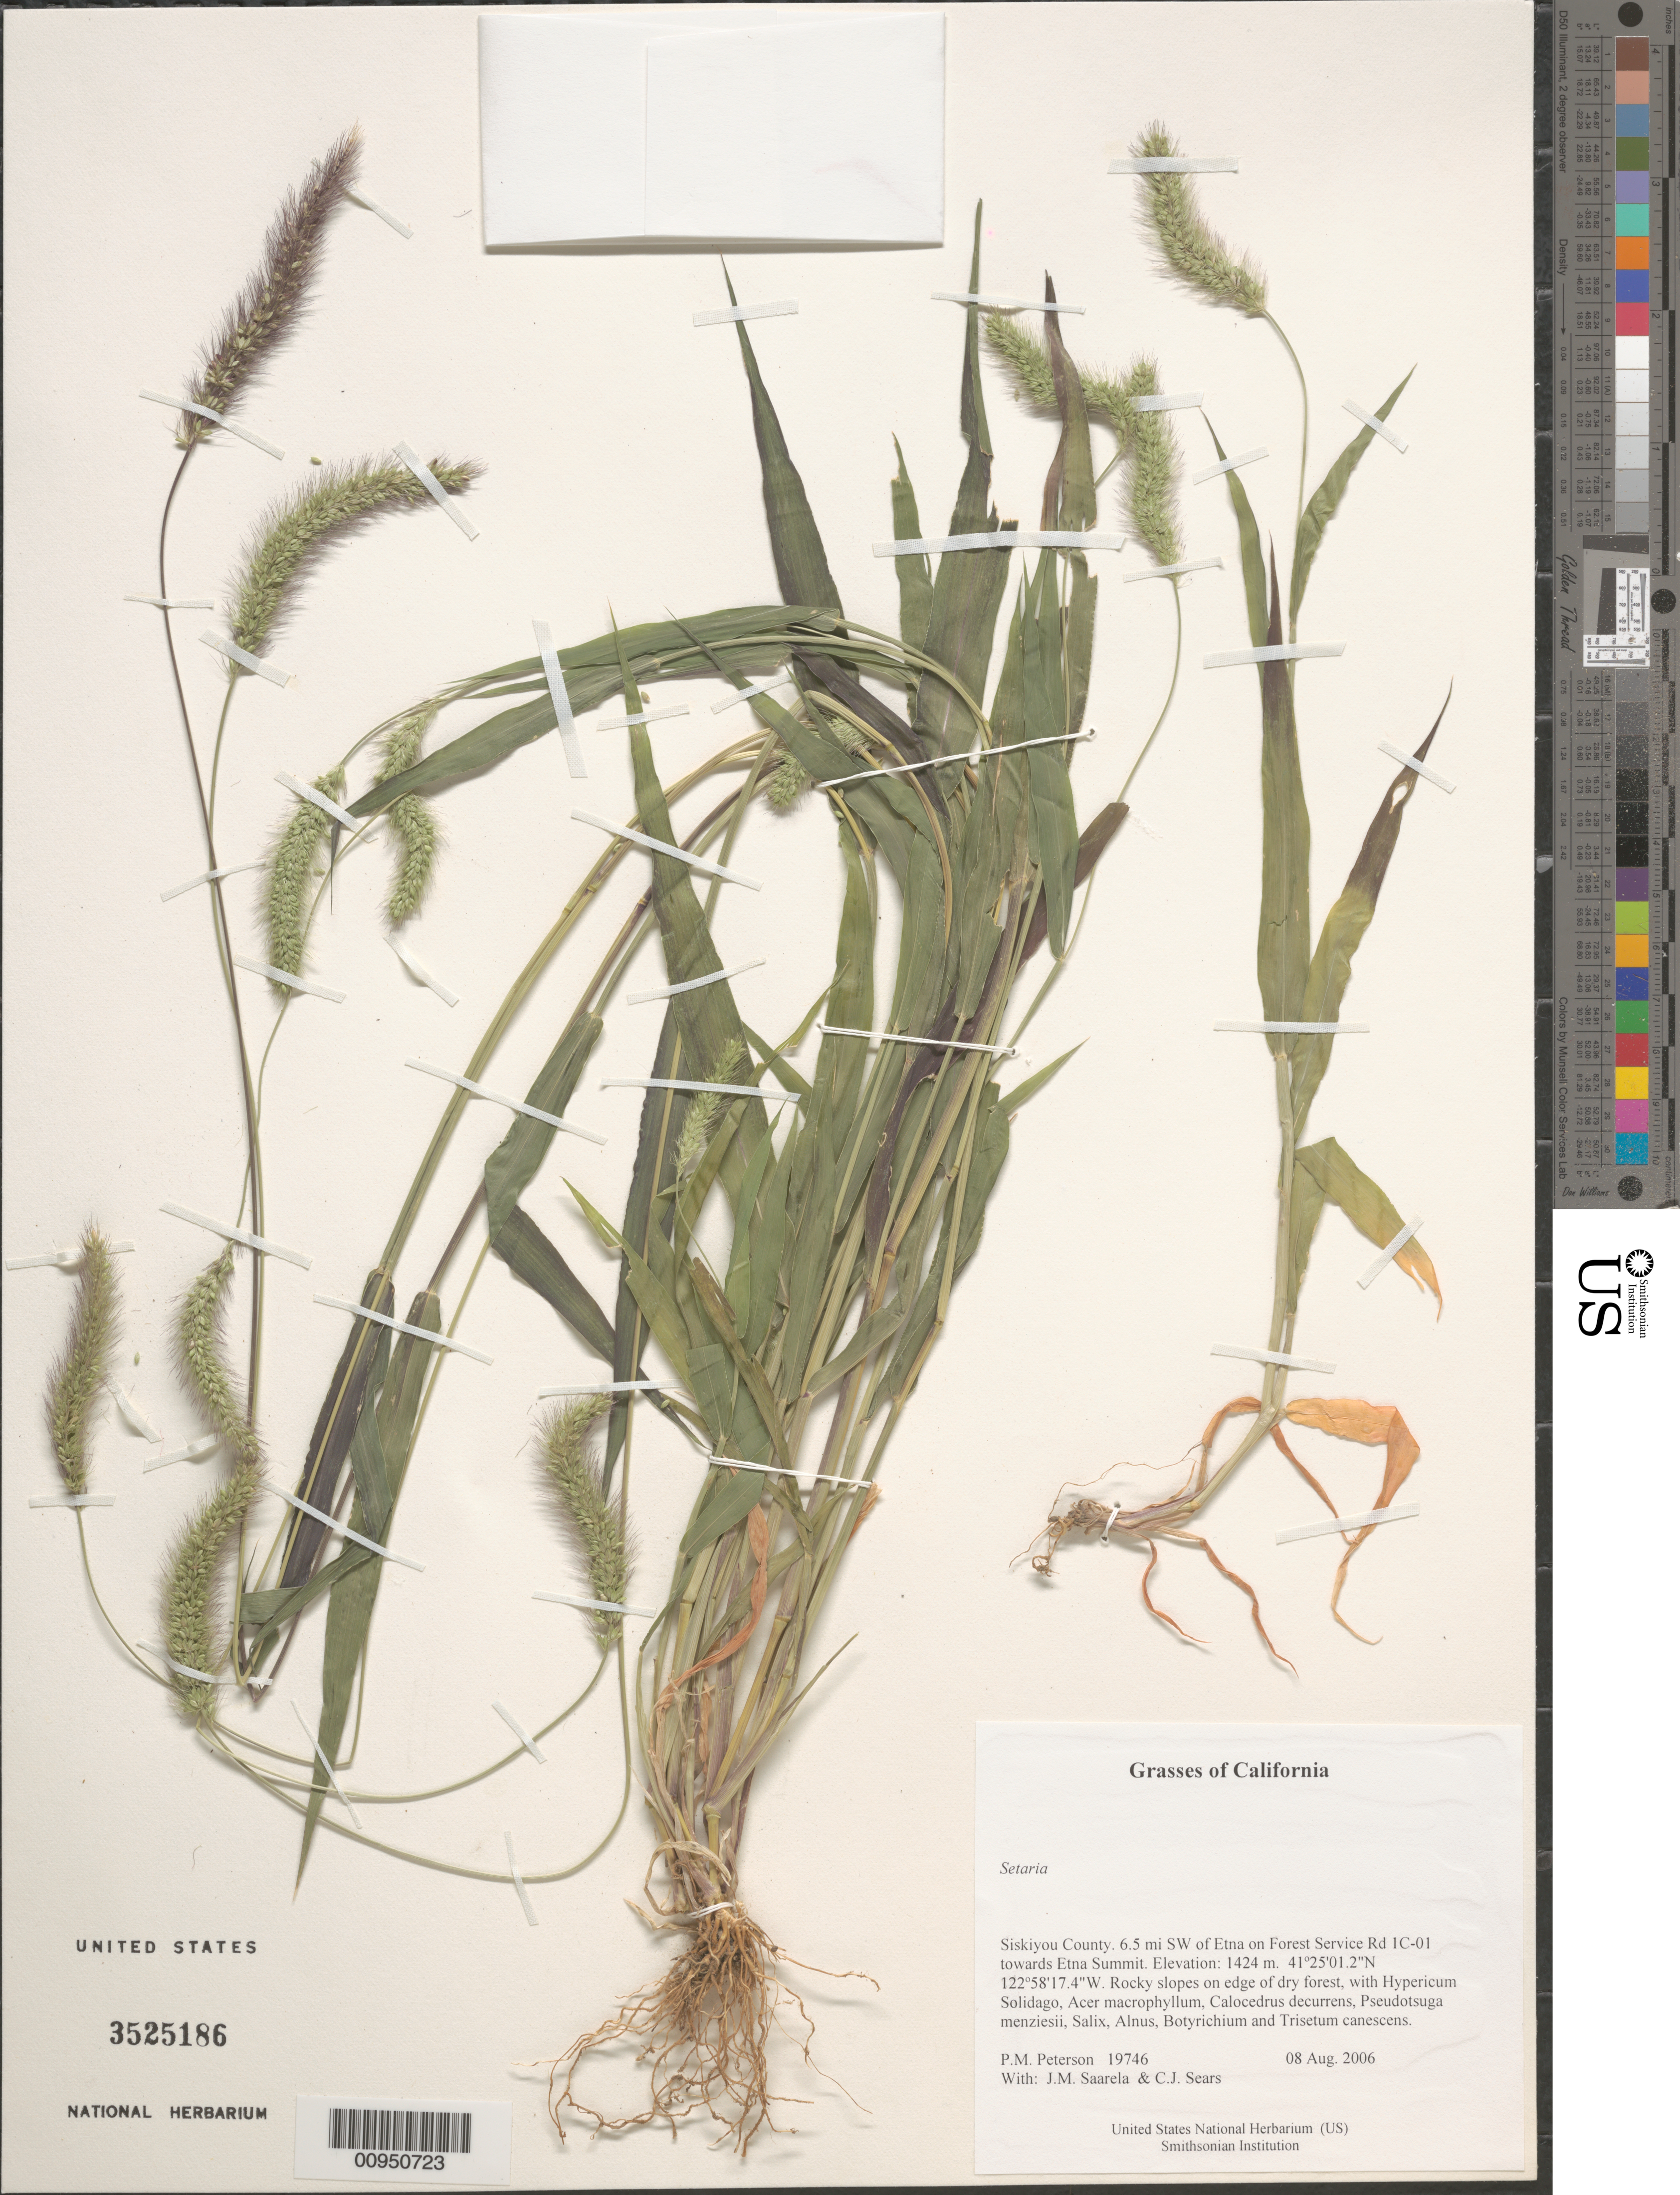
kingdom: Plantae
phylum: Tracheophyta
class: Liliopsida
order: Poales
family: Poaceae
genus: Setaria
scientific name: Setaria sp.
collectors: P. M. Peterson, J. Saarela & C. Sears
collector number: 19746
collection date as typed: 08 Aug 2006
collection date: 2006-08-08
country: United States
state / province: California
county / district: Siskiyou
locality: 6.5 mi SW of Etna on Forest Service Rd 1C-01 towards Etna Summit.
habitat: Rocky slopes on edge of dry forest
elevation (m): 1424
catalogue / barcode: US 3525186